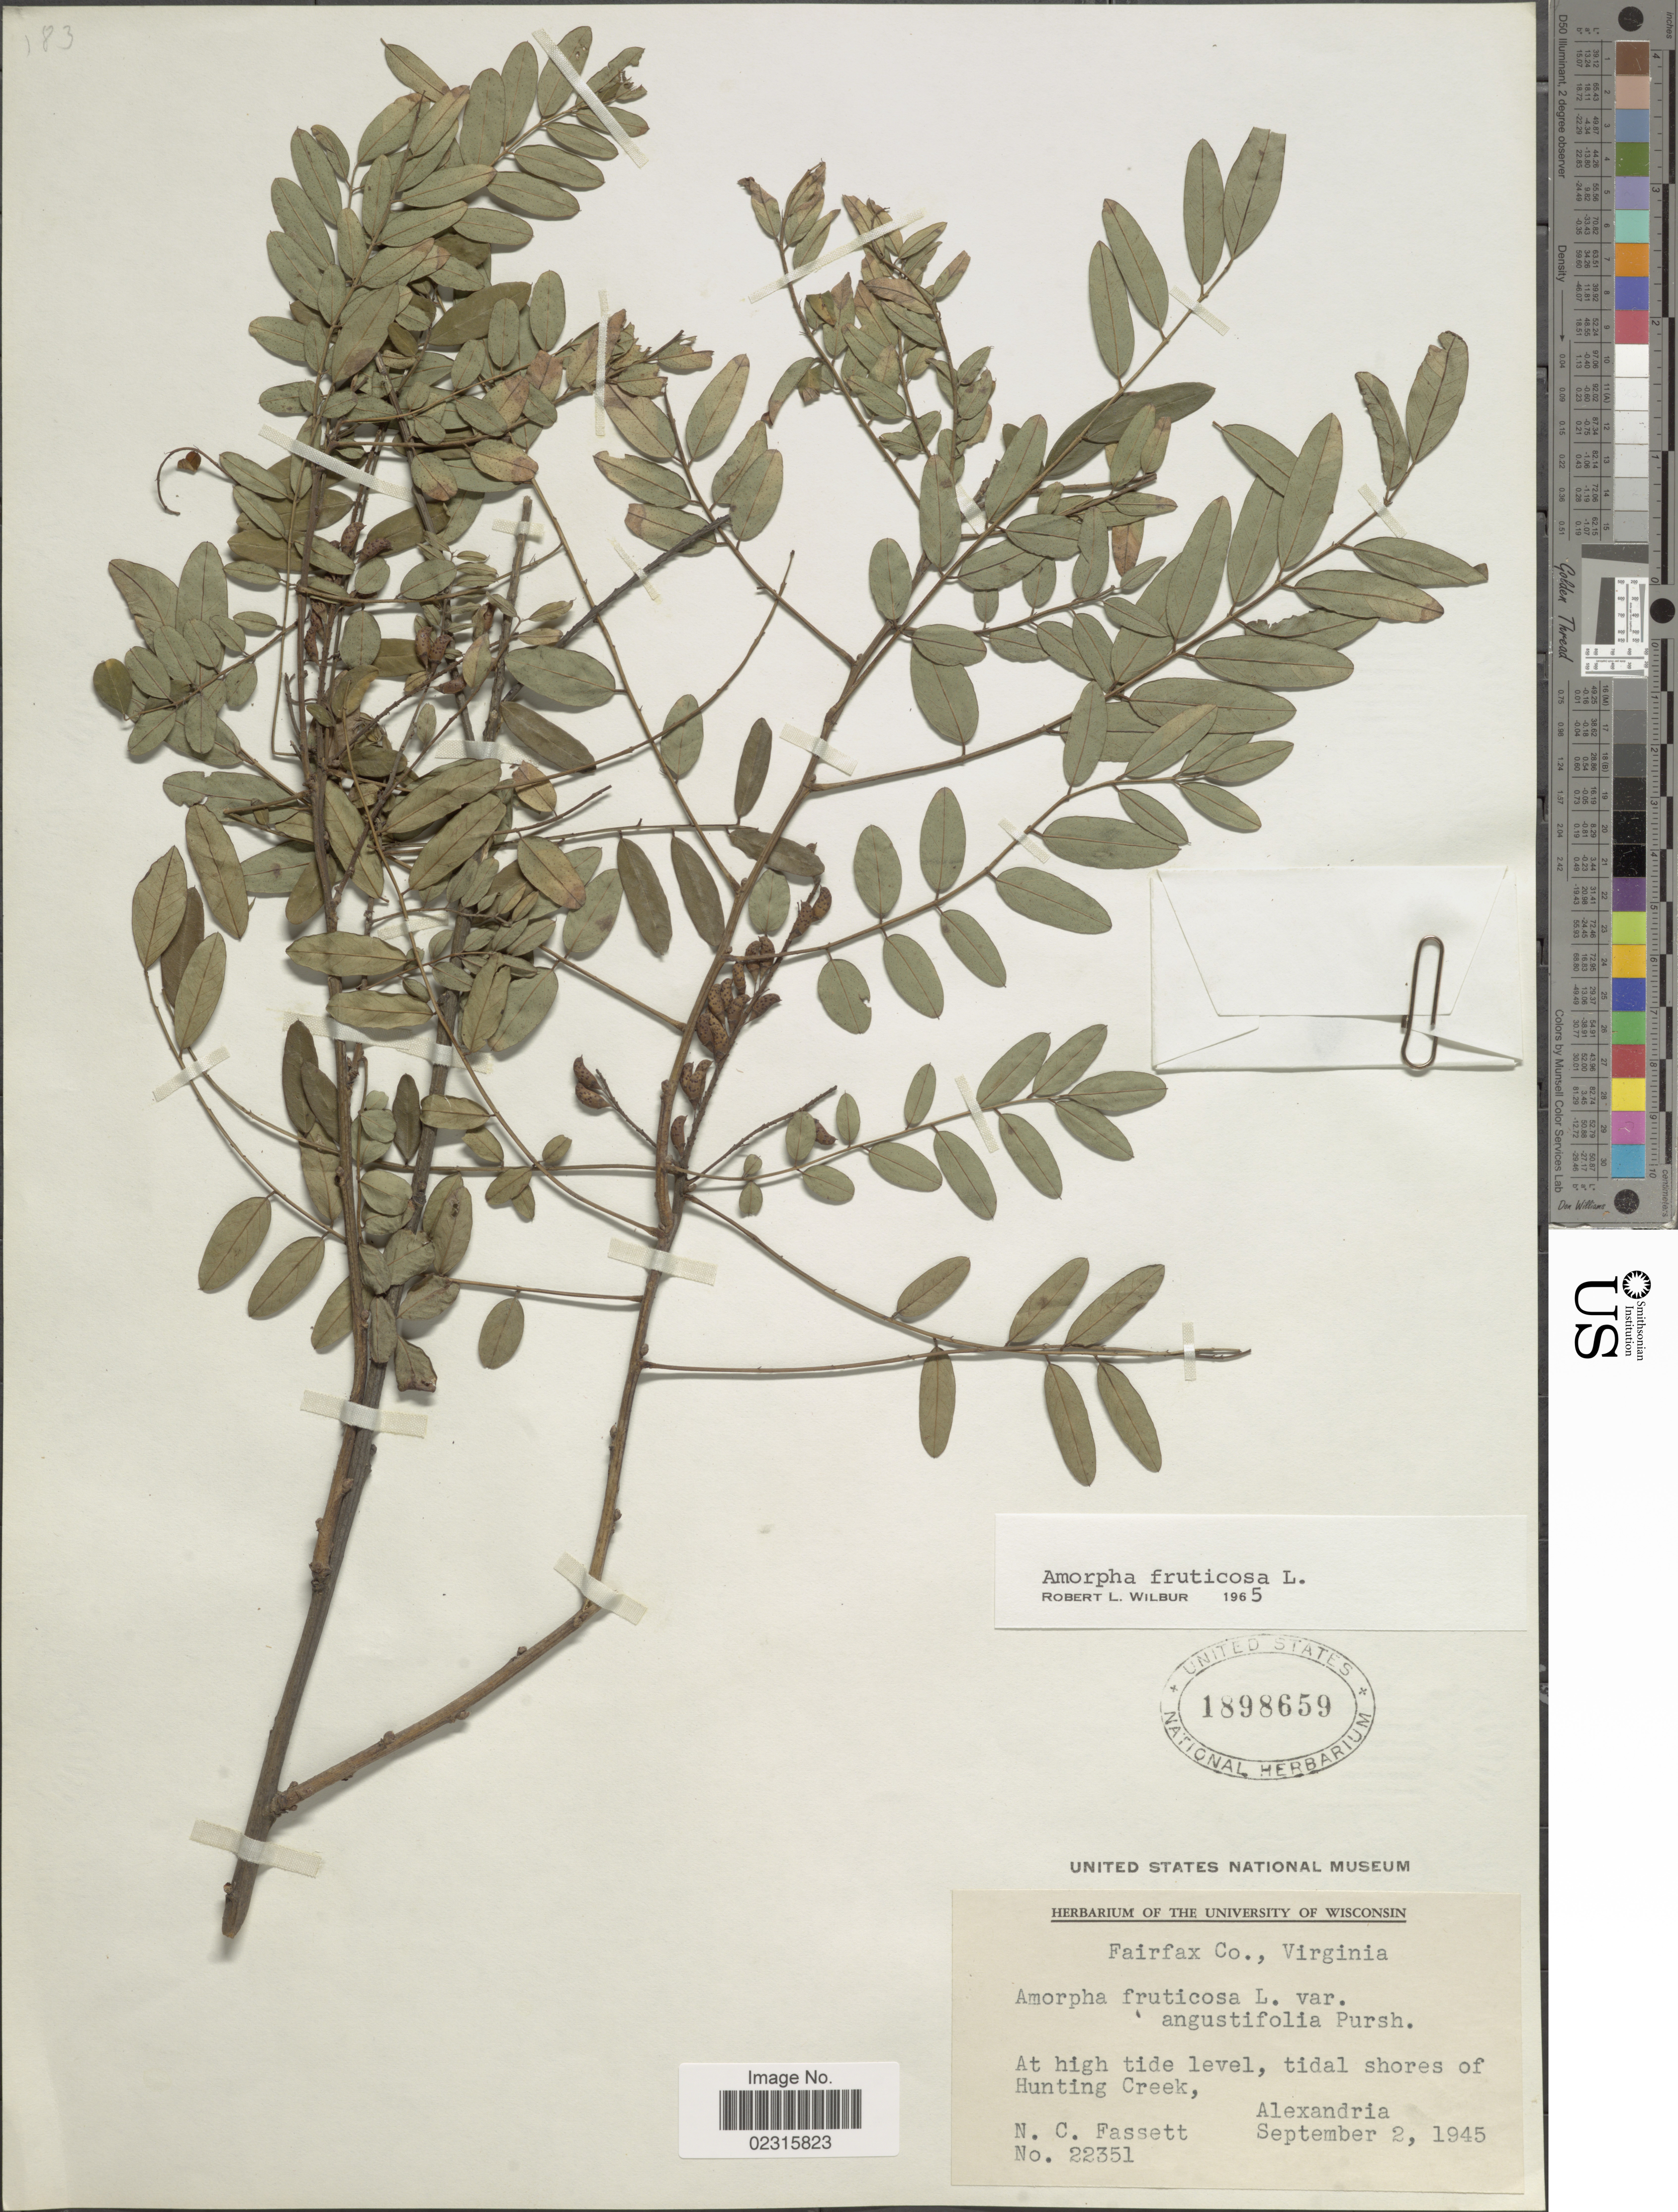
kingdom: Plantae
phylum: Tracheophyta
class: Magnoliopsida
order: Fabales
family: Fabaceae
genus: Amorpha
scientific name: Amorpha fruticosa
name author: L.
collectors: N. C. Fassett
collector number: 22351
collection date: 1945-09-02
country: United States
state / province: Virginia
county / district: Fairfax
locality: Fairfax Co., At high tide level, tidal shores of Hunting Creek, Alexandria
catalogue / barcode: US 1898659